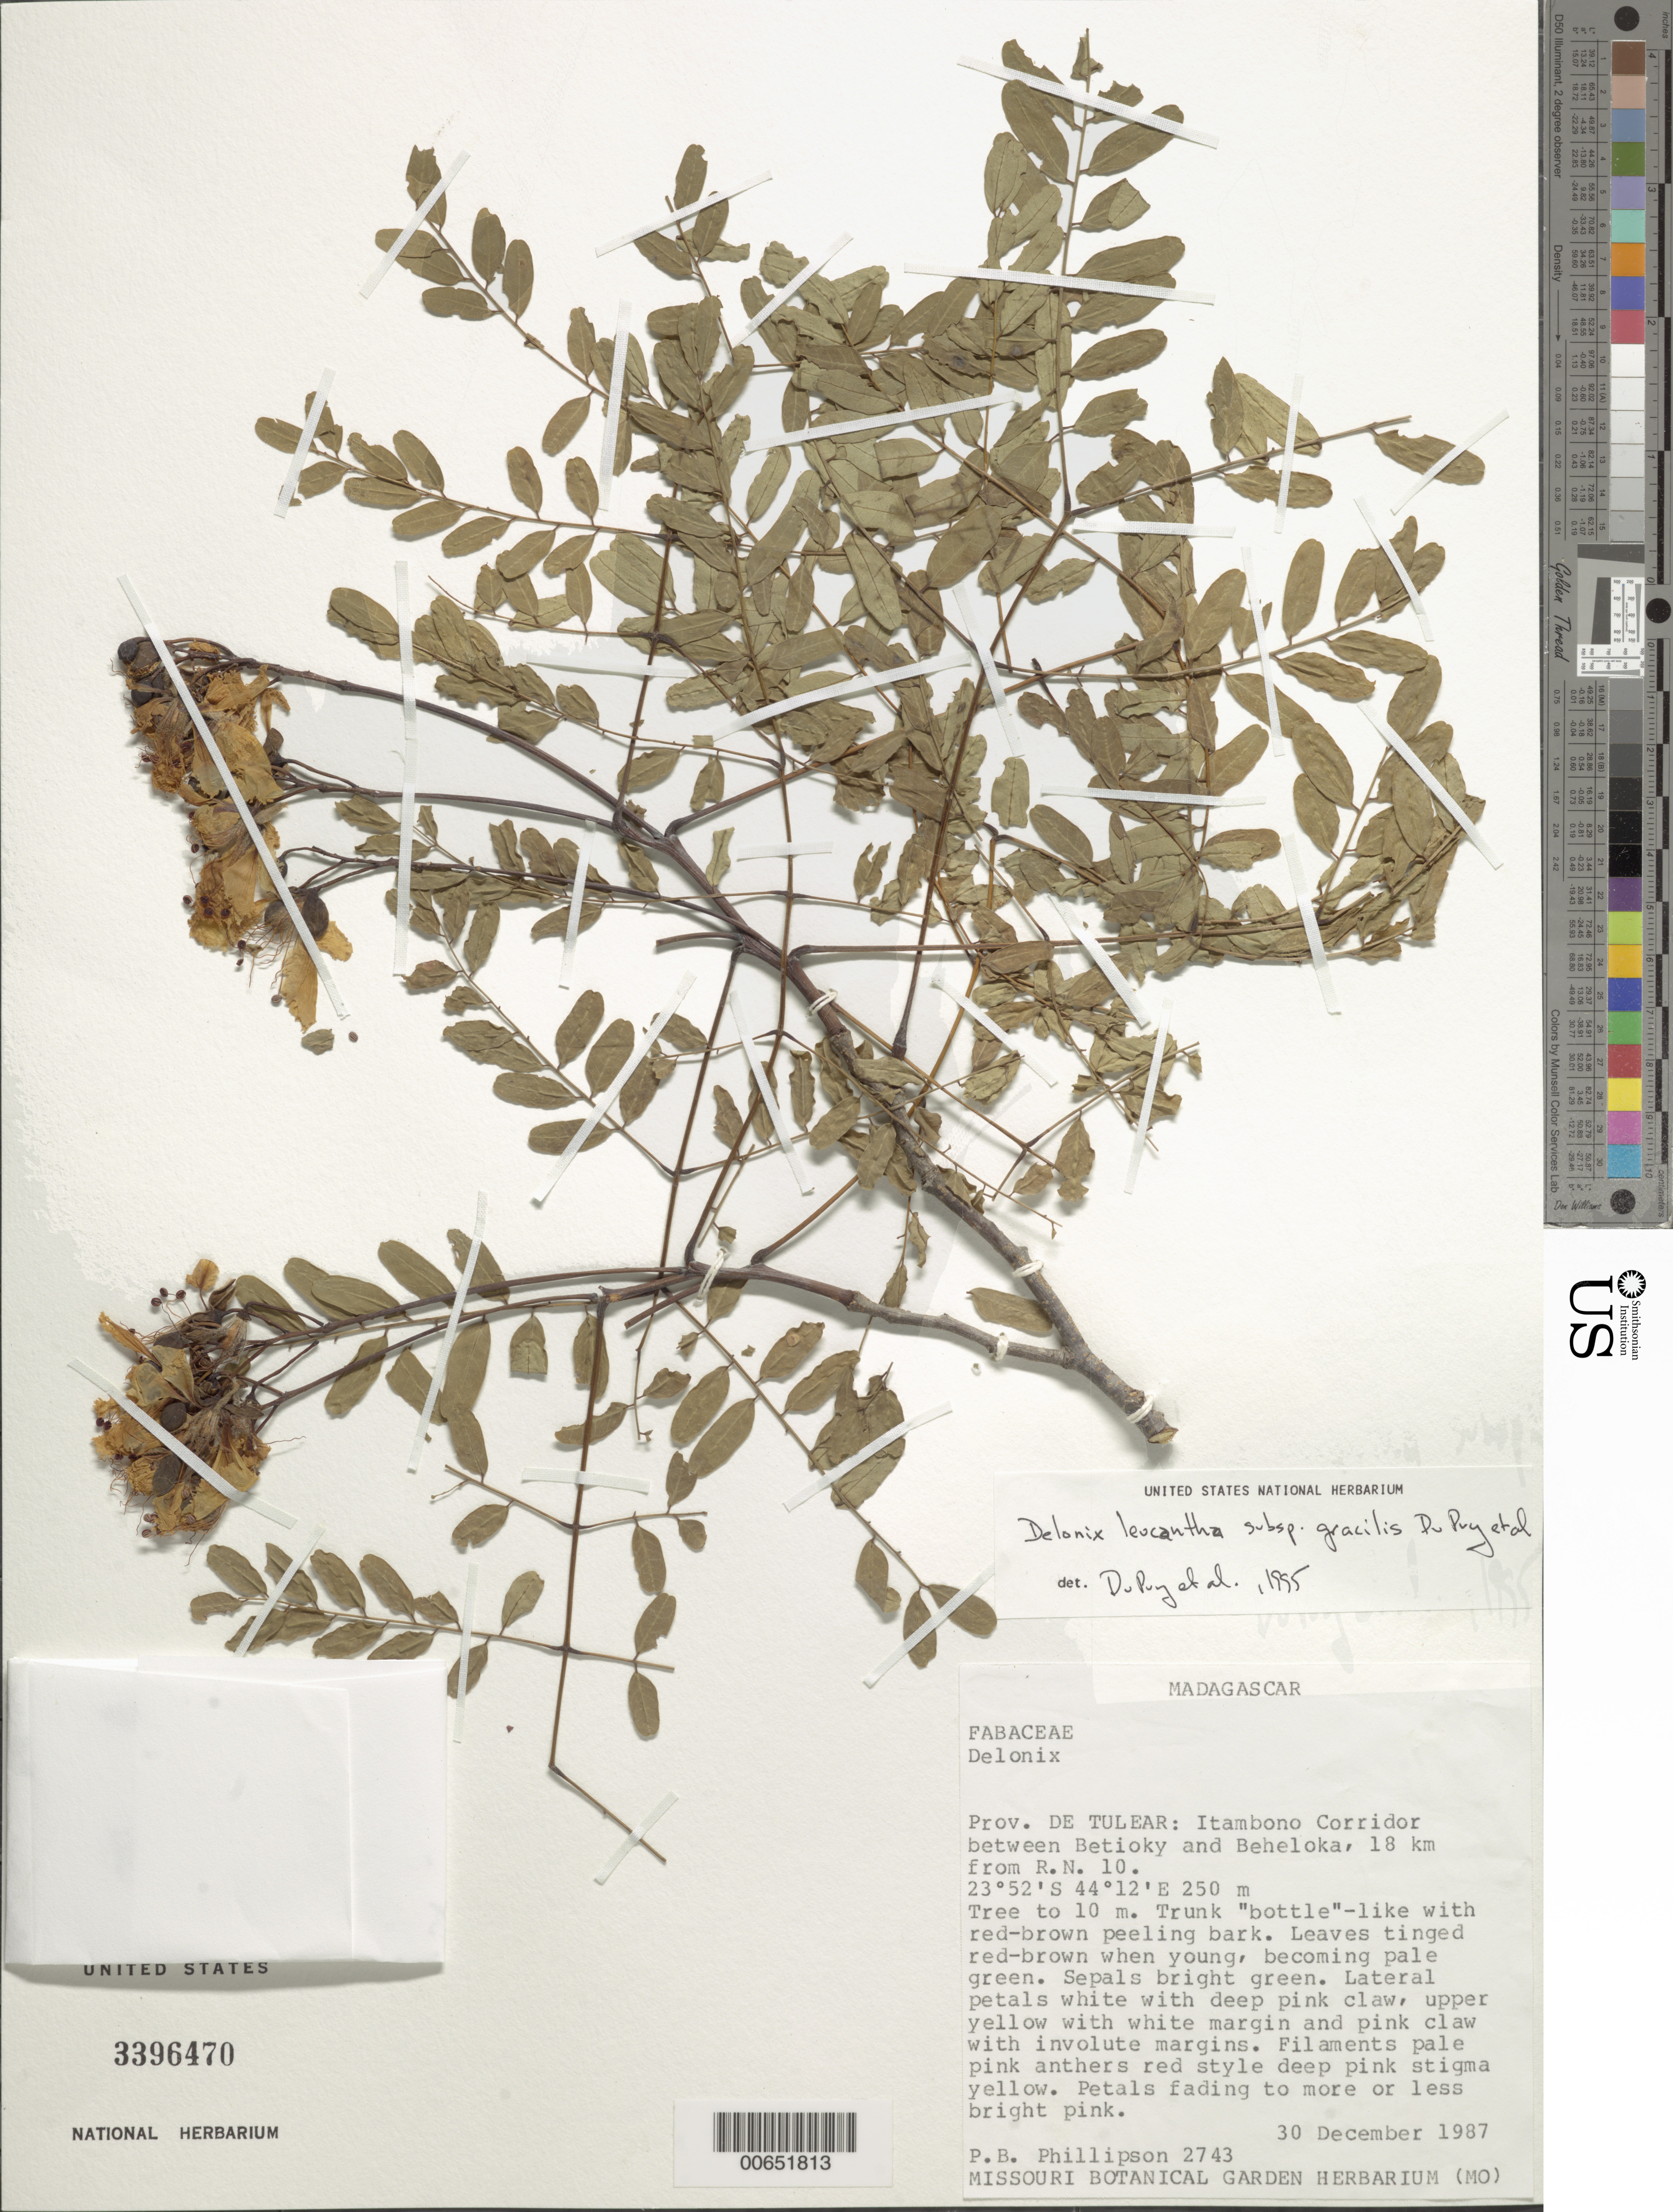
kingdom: Plantae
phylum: Tracheophyta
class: Magnoliopsida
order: Fabales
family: Fabaceae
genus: Delonix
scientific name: Delonix leucantha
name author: (R. Vig.) Du Puy et al.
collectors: P. B. Phillipson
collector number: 2743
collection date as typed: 30 Dec 1987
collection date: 1987-12-30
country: Madagascar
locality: De tulear, itambono corridor between betioky and beheloka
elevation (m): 250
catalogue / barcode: US 3396470